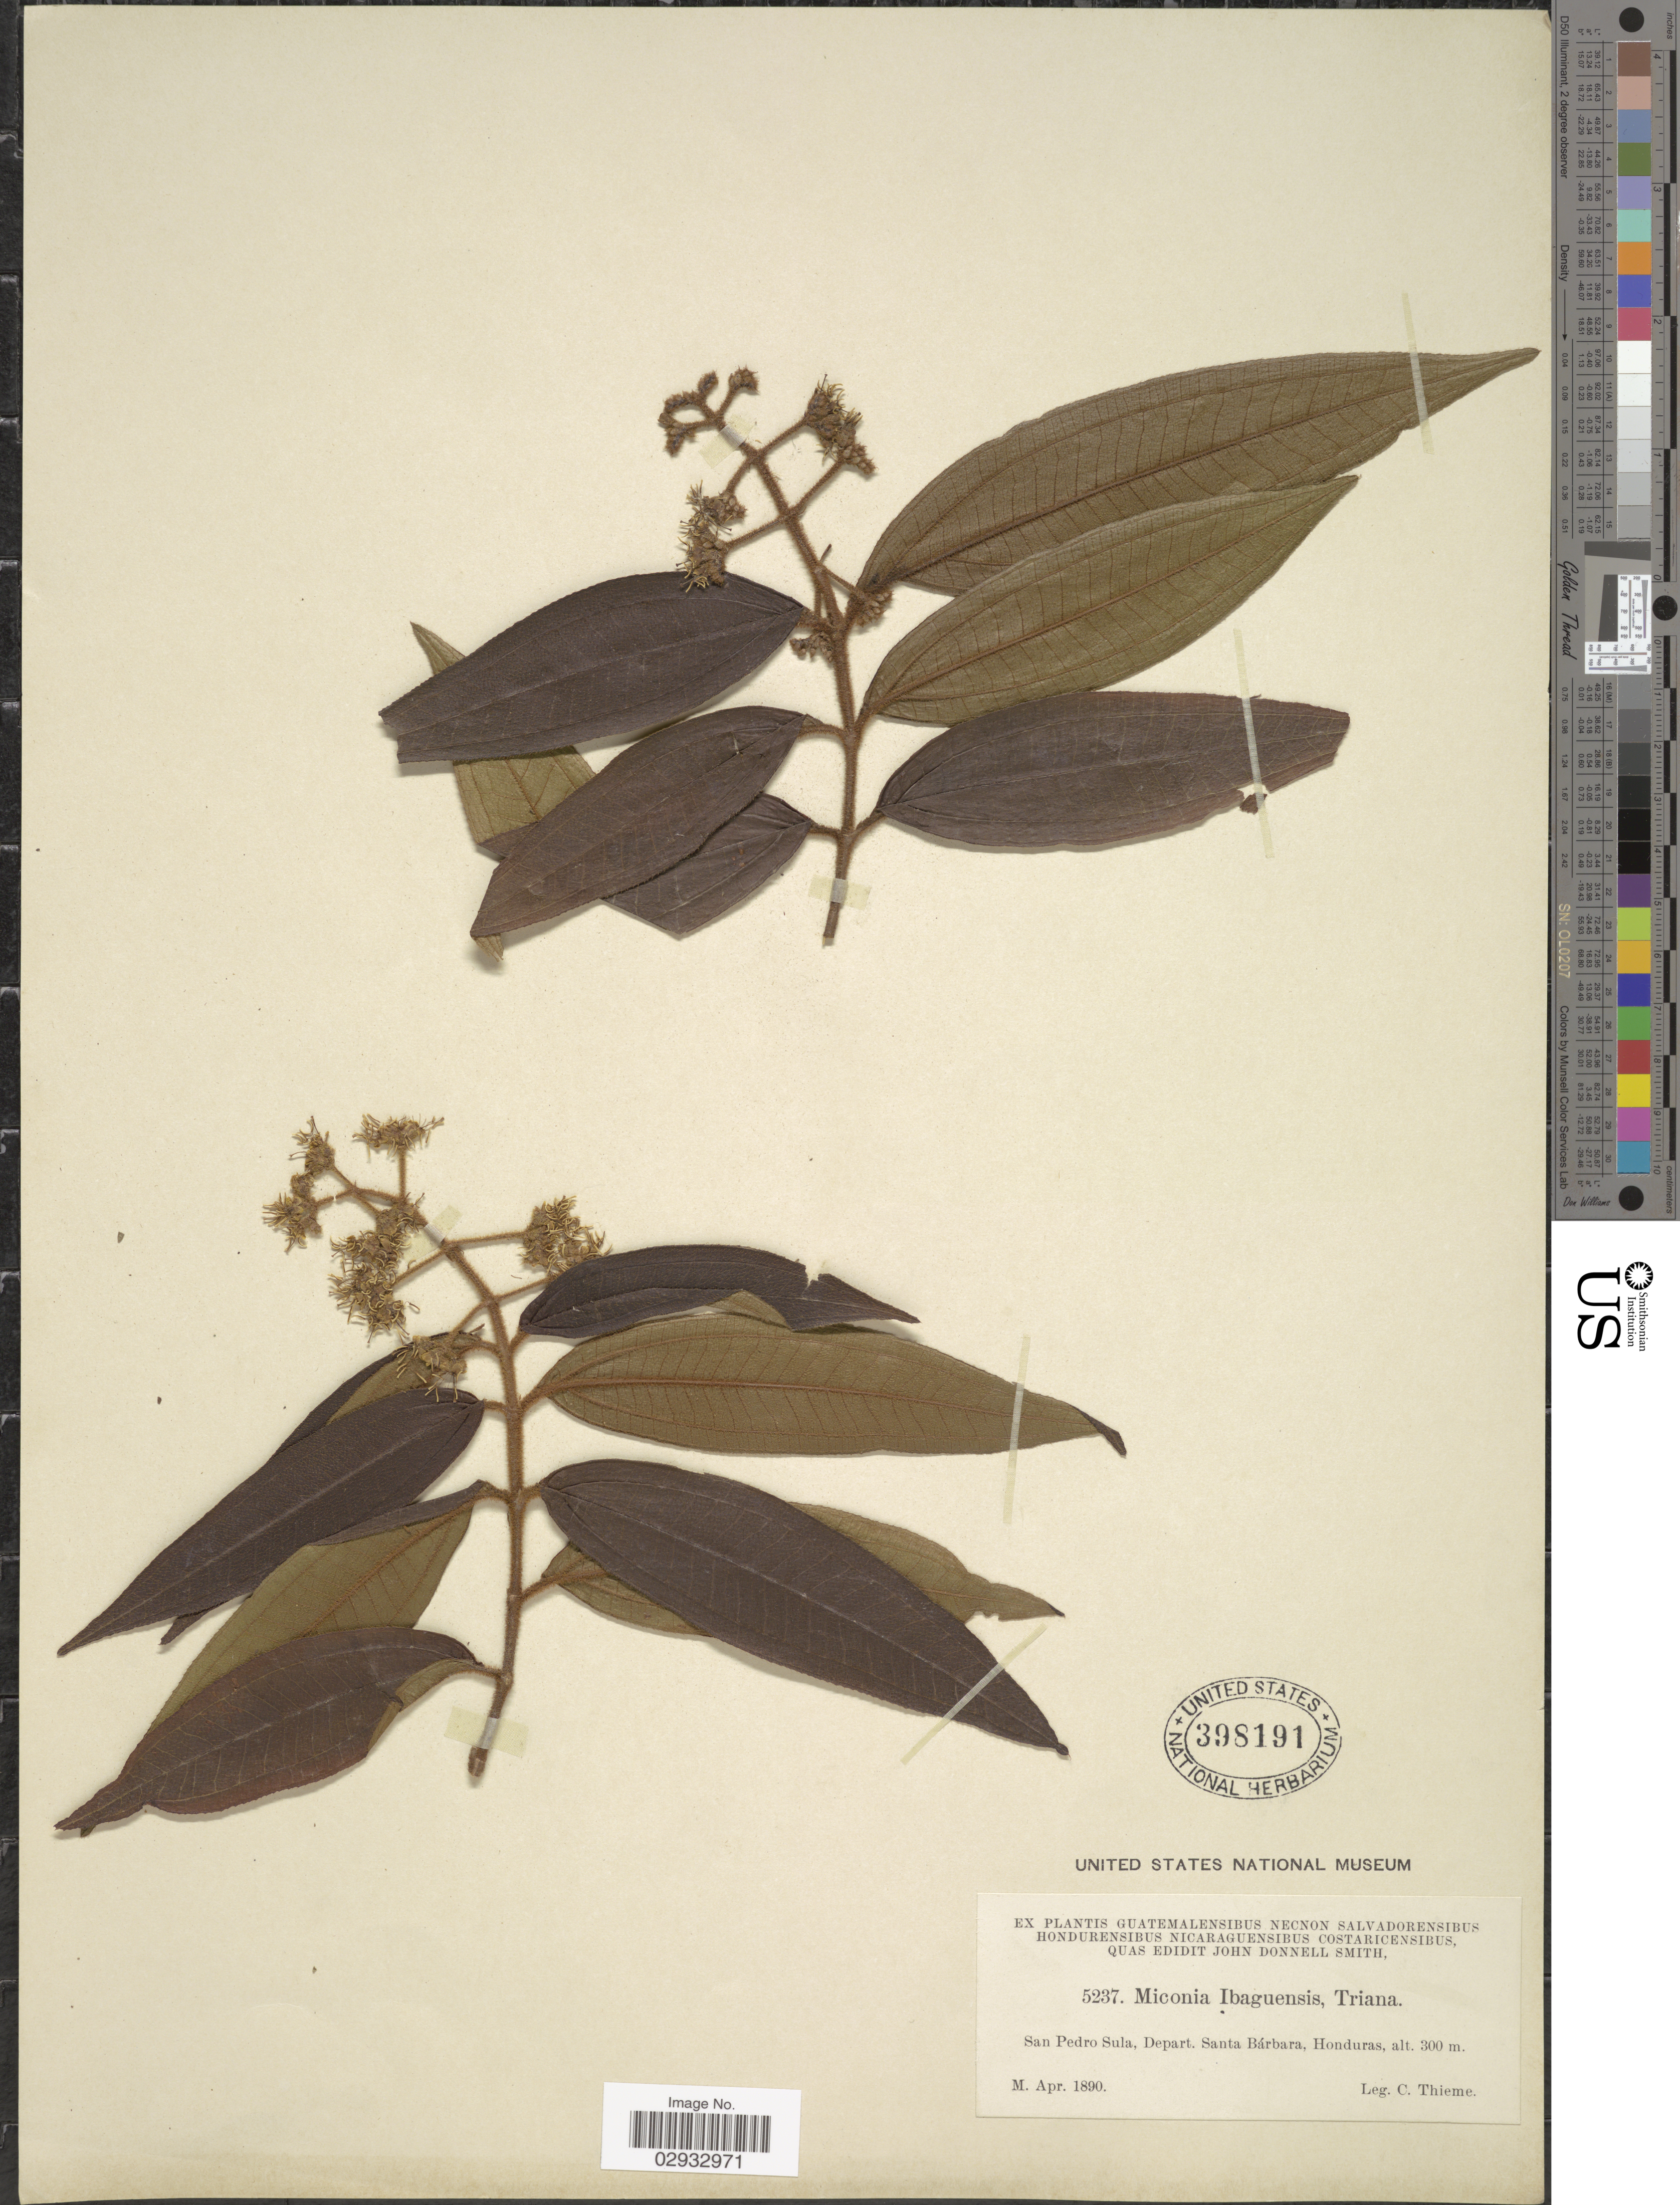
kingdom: Plantae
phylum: Tracheophyta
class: Magnoliopsida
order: Myrtales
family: Melastomataceae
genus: Miconia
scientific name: Miconia ibaguensis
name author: (Bonpl.) Triana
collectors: C. Thieme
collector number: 5237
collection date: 1890-04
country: Honduras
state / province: Santa Bárbara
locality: San Pedro Sula, Depart. Santa Bárbara.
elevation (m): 300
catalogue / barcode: US 398191